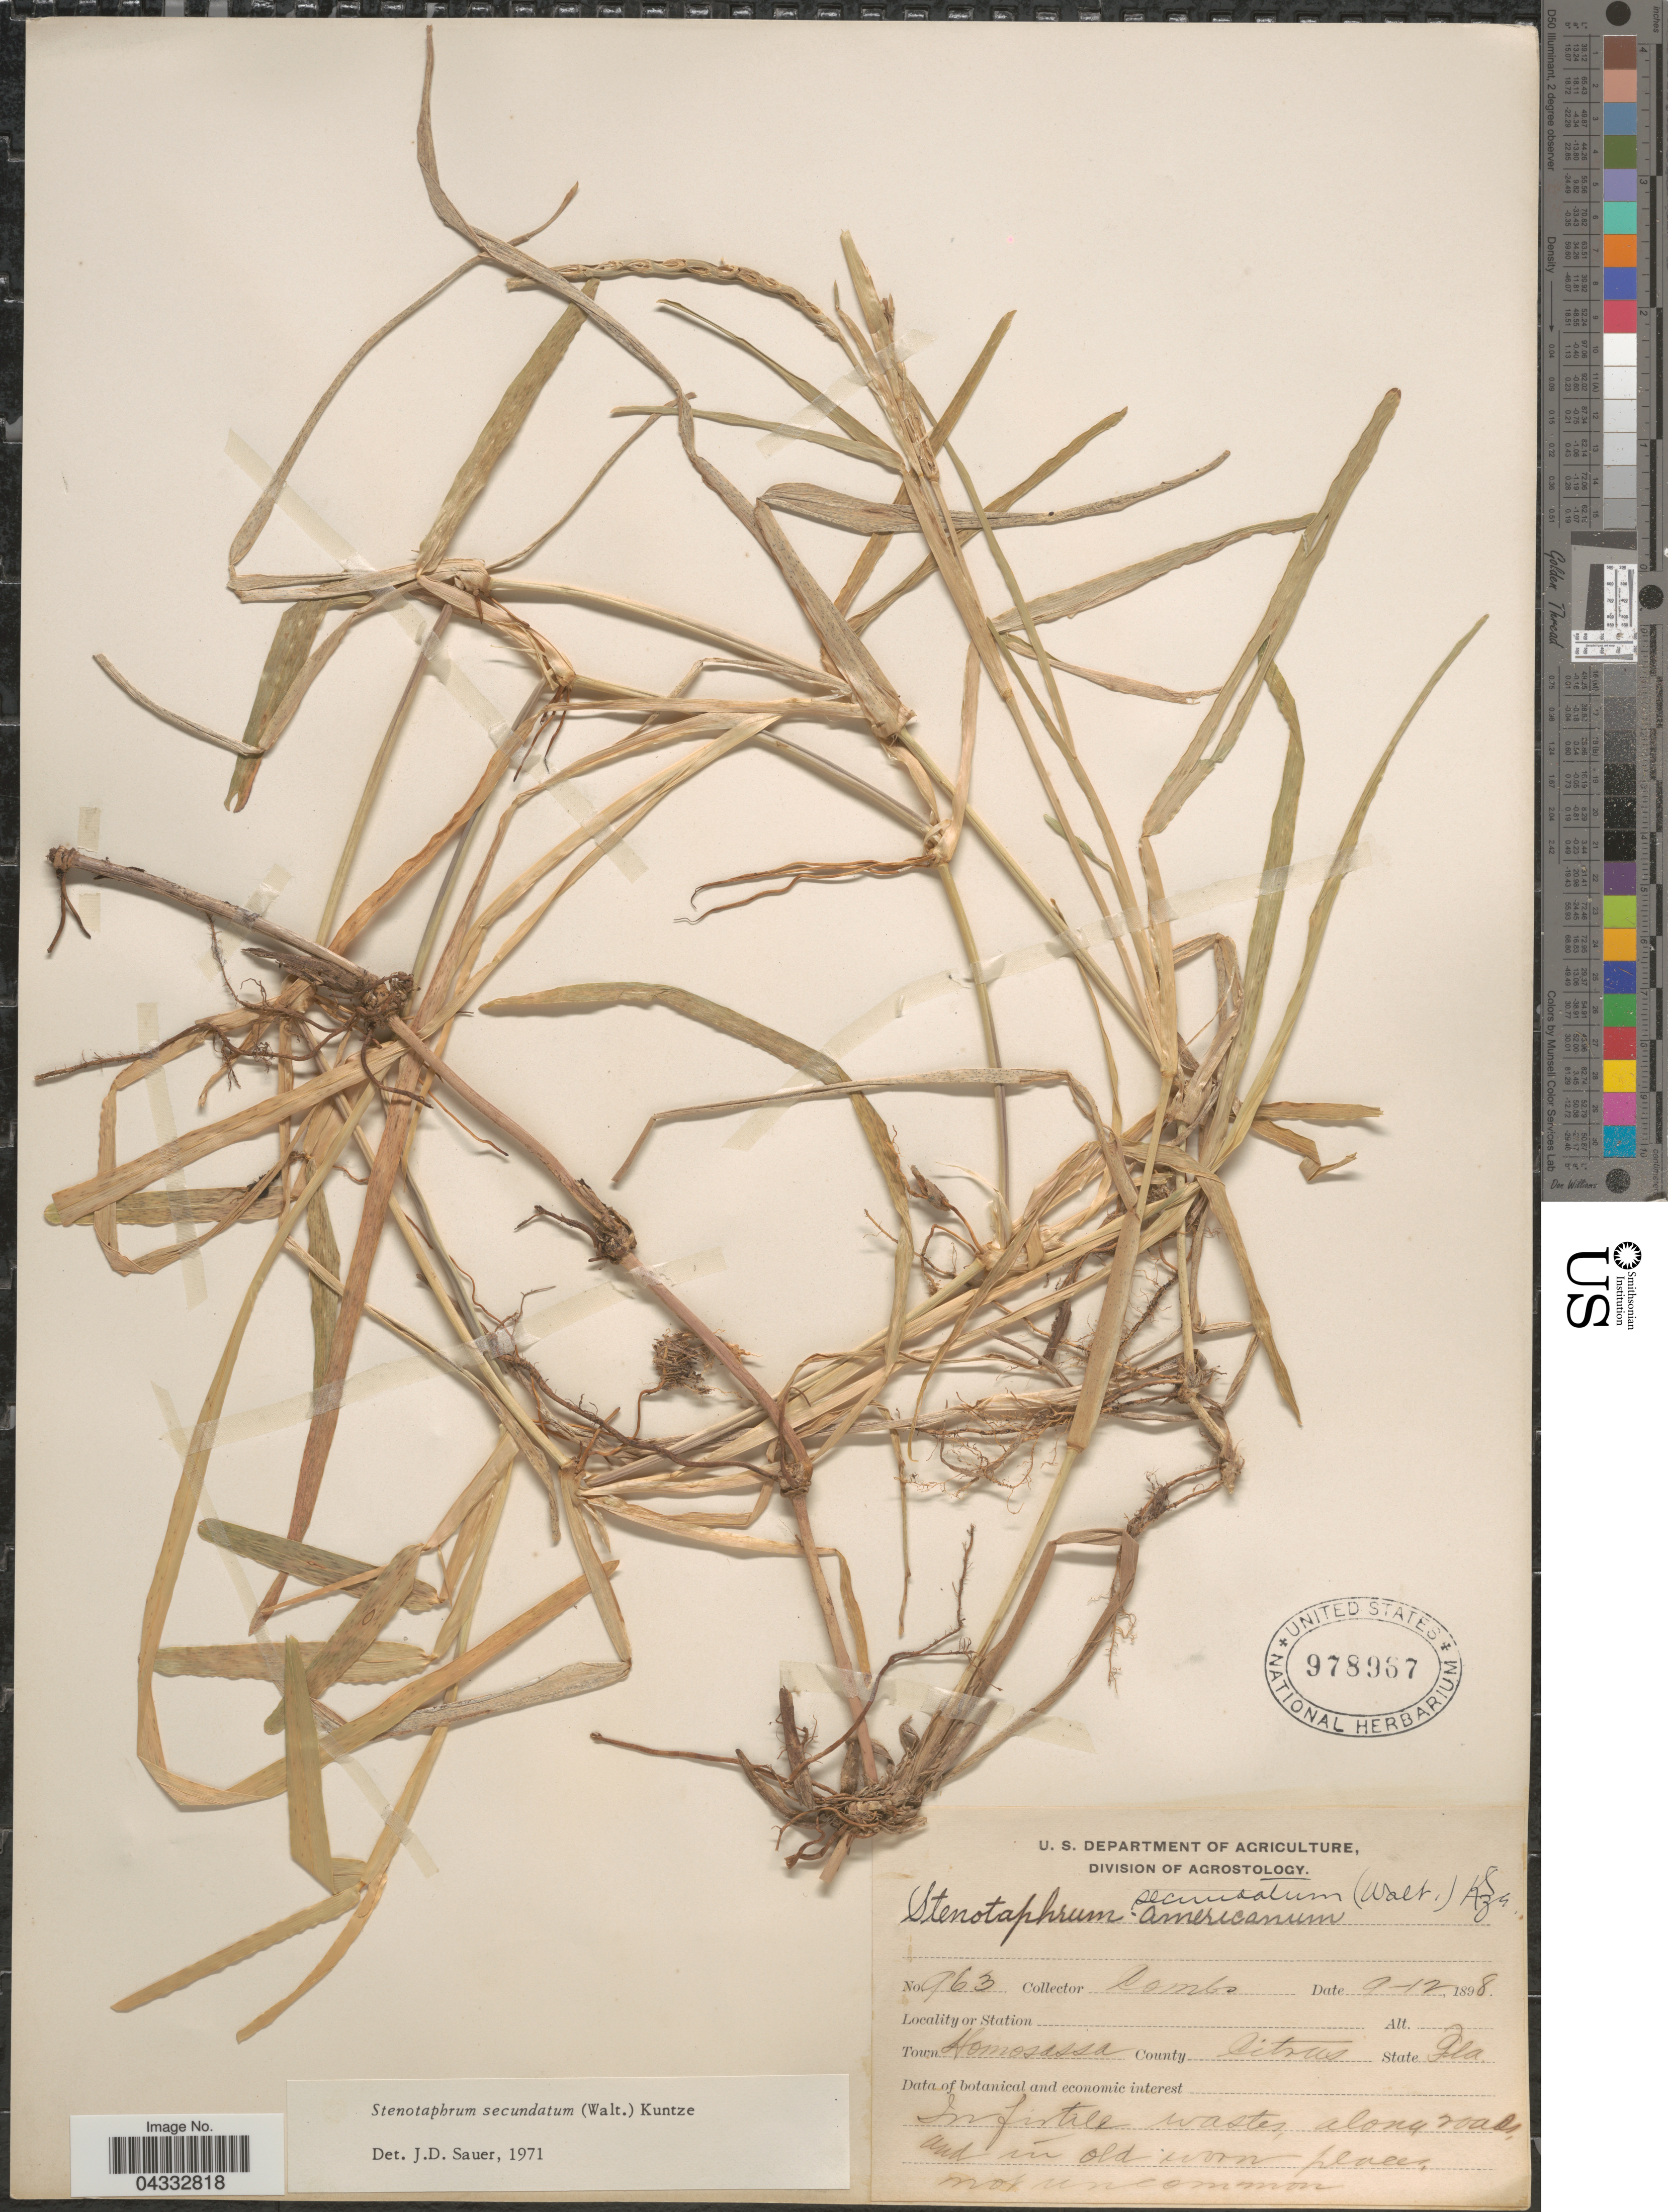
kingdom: Plantae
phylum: Tracheophyta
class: Liliopsida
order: Poales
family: Poaceae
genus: Stenotaphrum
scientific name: Stenotaphrum secundatum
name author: (Walter) Kuntze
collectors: -. Combs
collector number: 963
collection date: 1898-09-12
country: United States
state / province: Florida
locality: Town Homosassa. County Citrus.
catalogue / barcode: US 978967